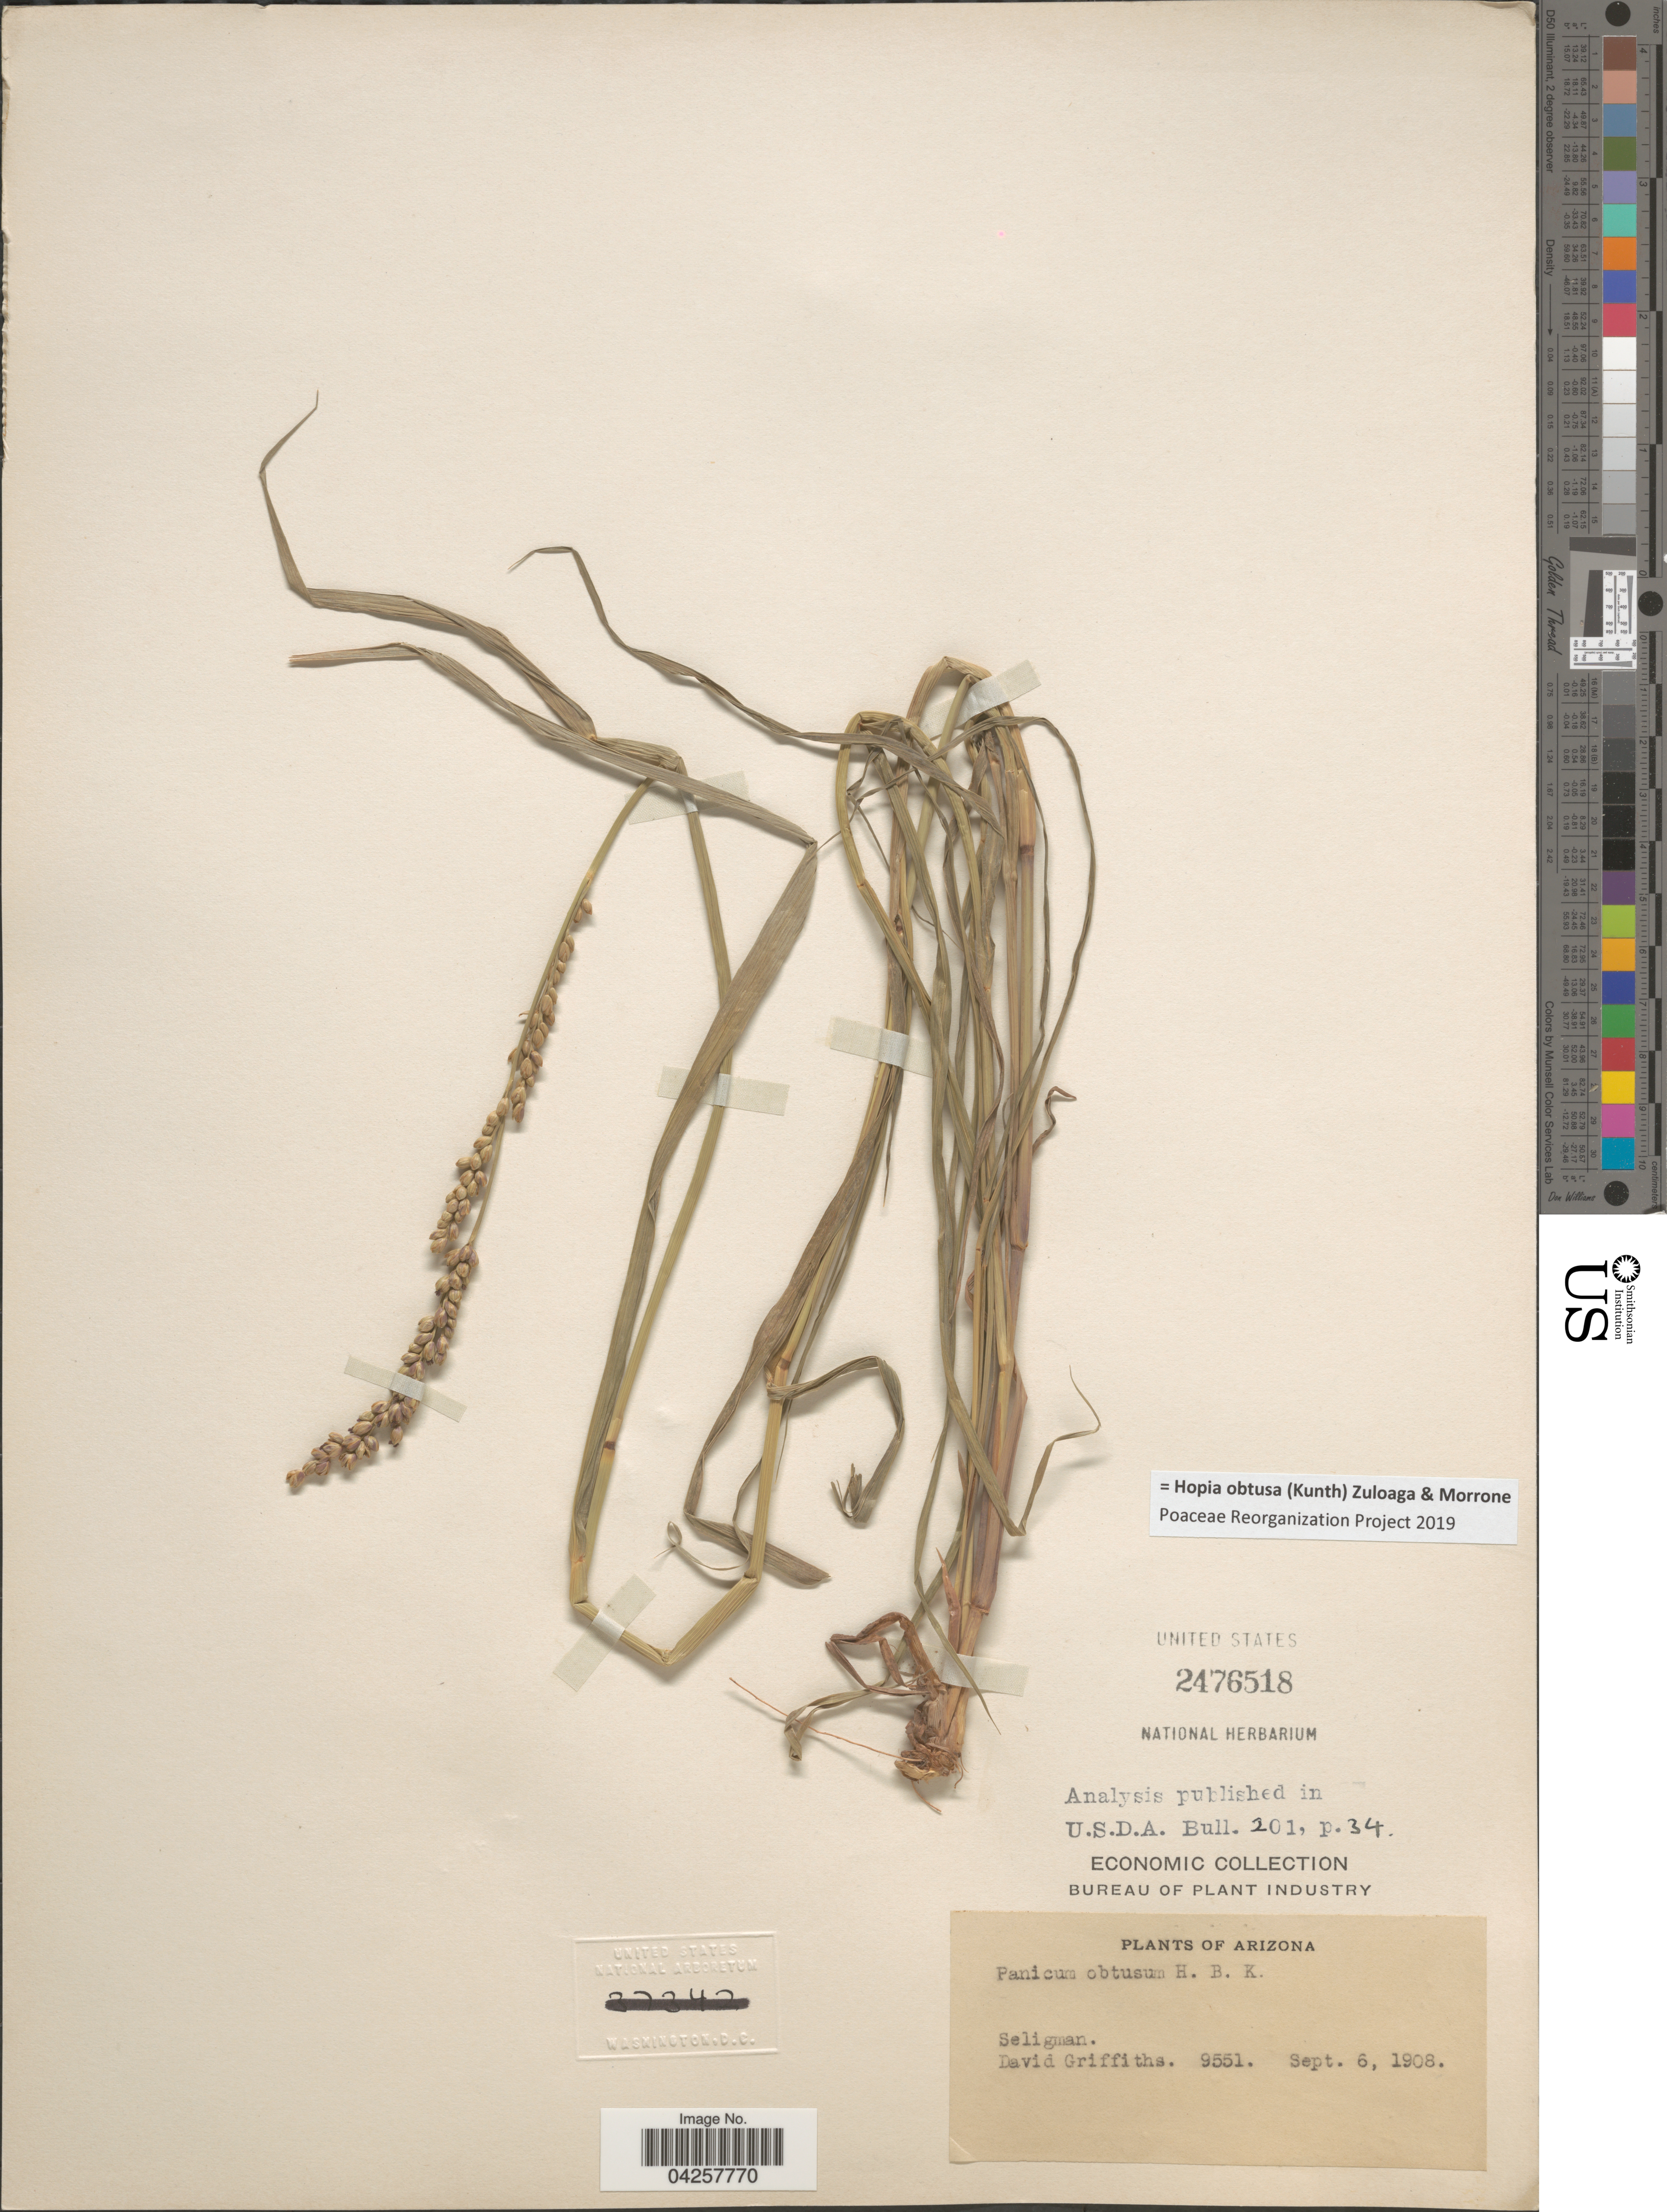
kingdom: Plantae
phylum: Tracheophyta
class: Liliopsida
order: Poales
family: Poaceae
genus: Hopia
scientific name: Hopia obtusa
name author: (Kunth) Zuloaga & Morrone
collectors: D. Griffiths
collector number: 9551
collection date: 1908-09-06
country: United States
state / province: Arizona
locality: Seligman.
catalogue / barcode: US 2476518